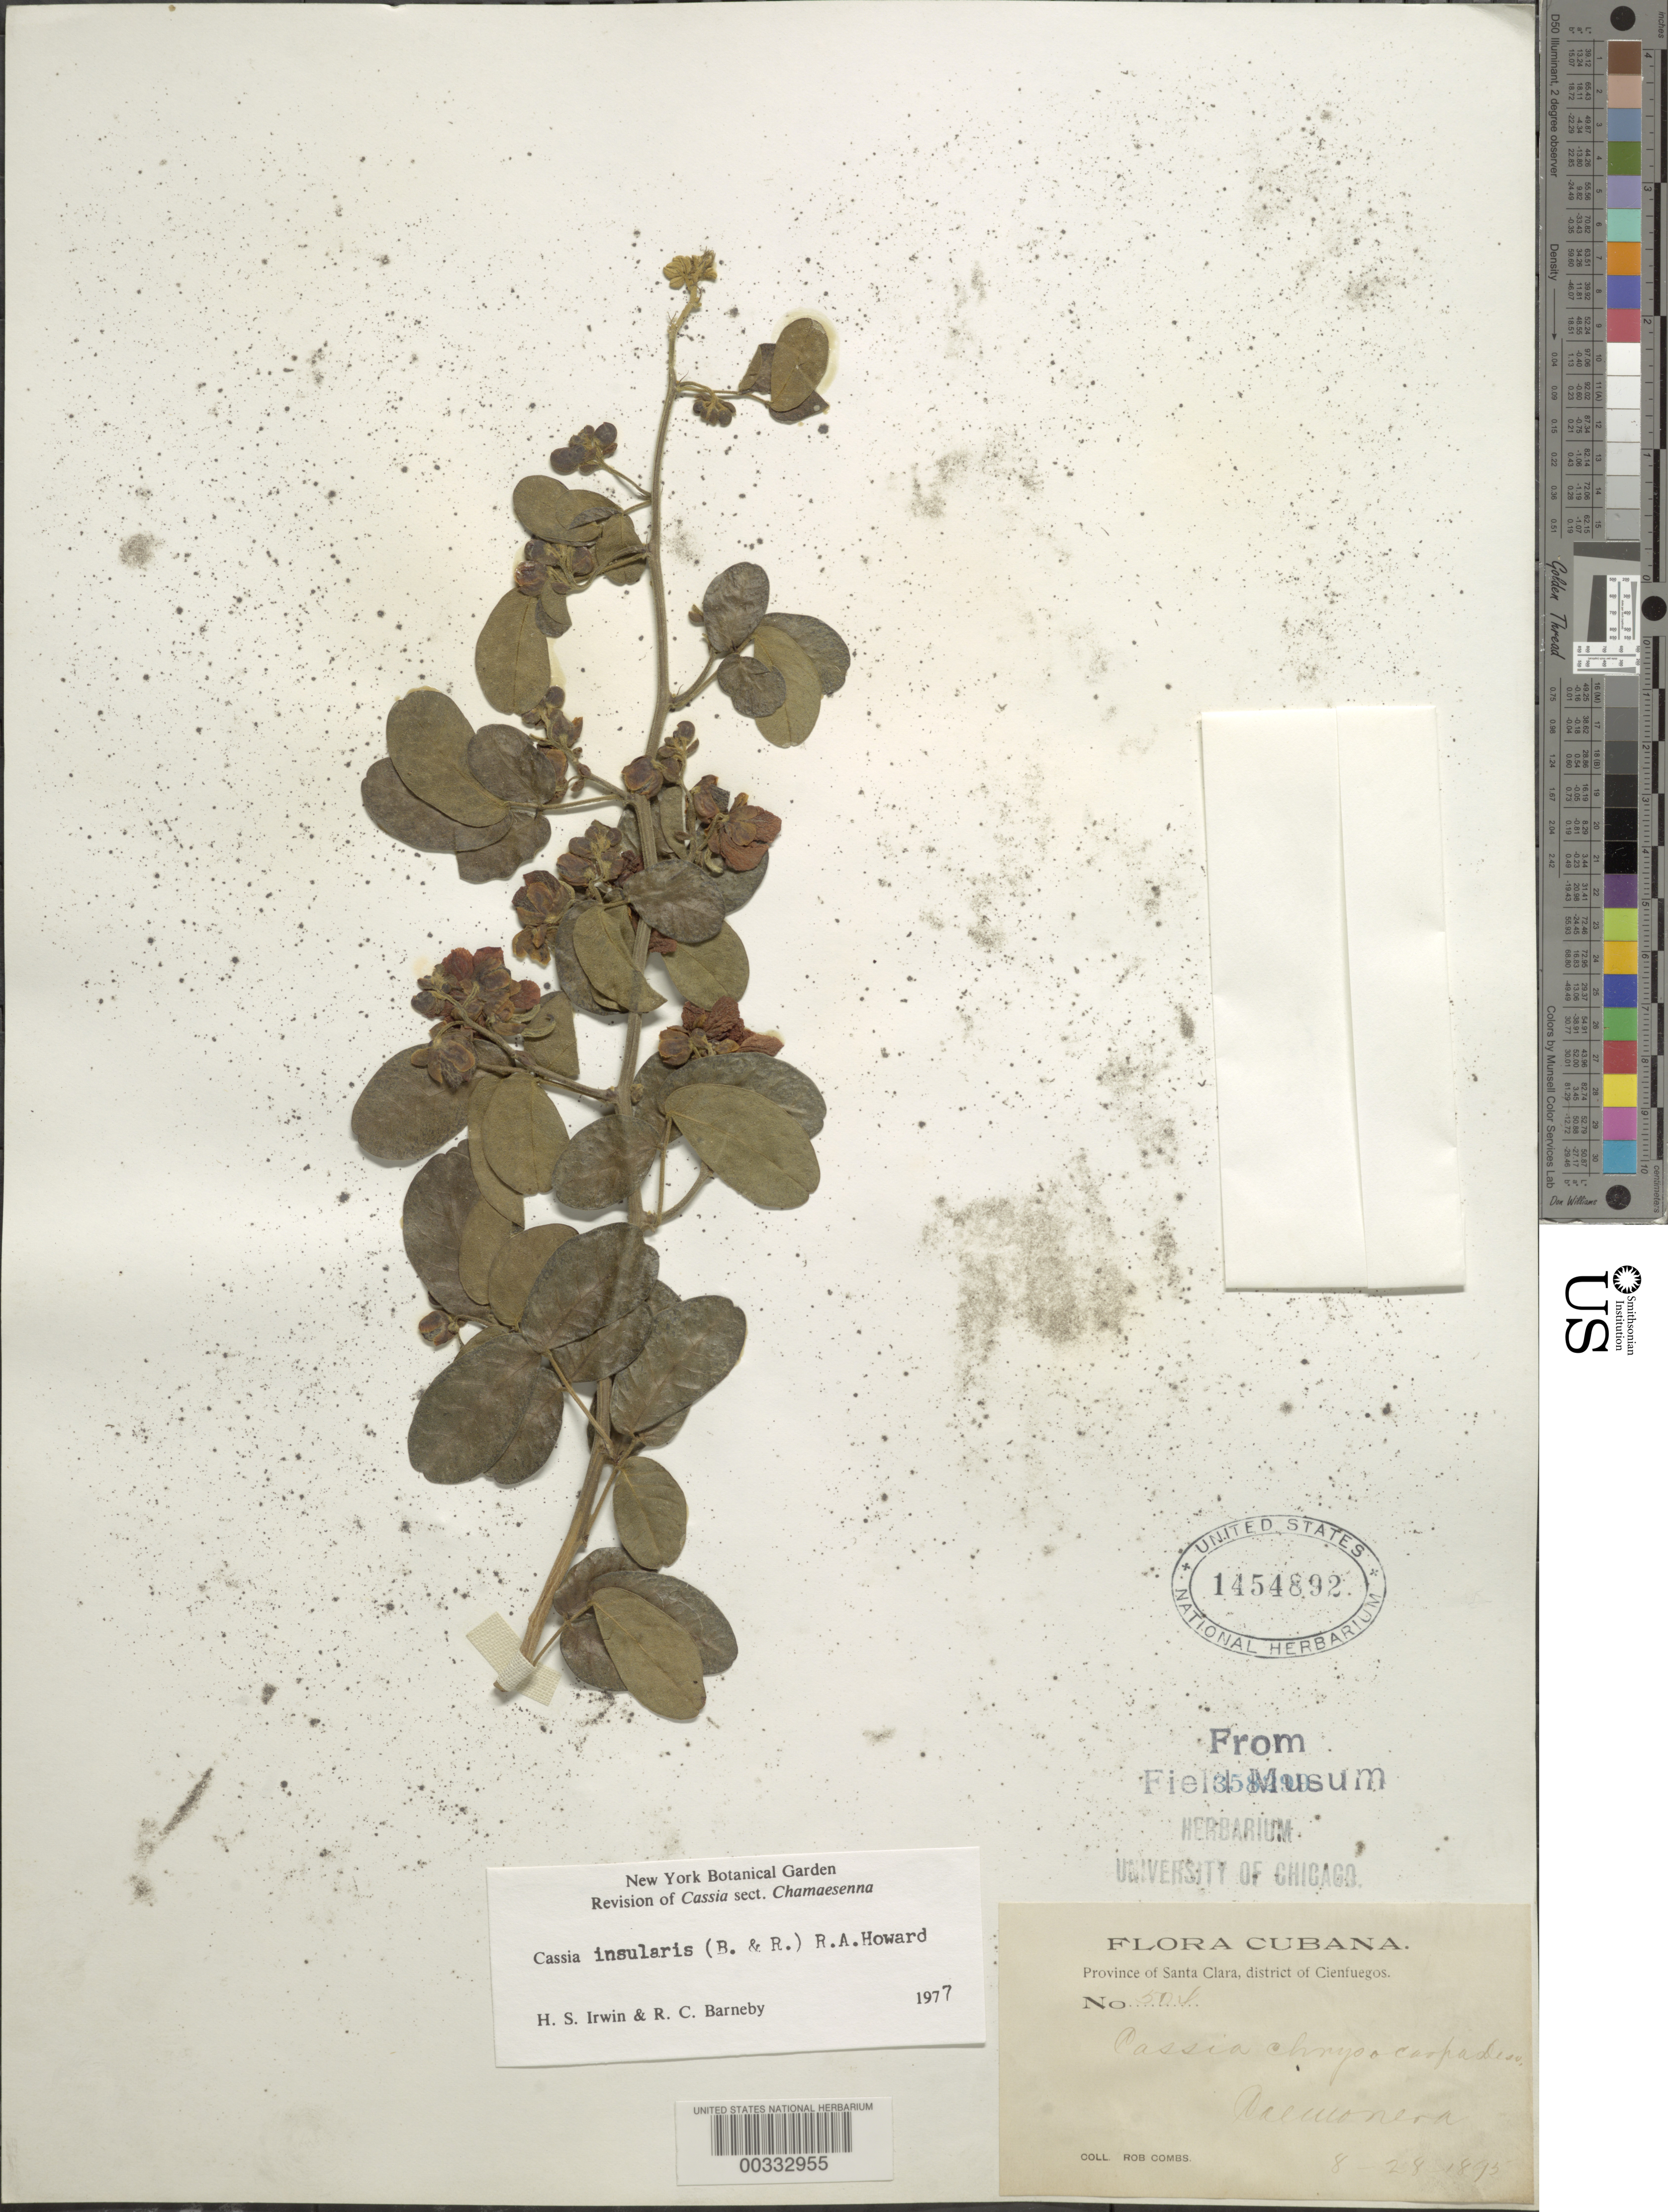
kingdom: Plantae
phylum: Tracheophyta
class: Magnoliopsida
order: Fabales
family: Fabaceae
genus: Senna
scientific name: Senna insularis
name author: (Britton & Rose) H.S. Irwin & Barneby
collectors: R. Combs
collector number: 504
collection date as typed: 28 Aug 1895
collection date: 1895-08-28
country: Cuba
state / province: Cienfuegos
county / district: Cienfuegos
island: Greater Antilles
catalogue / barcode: US 1454892